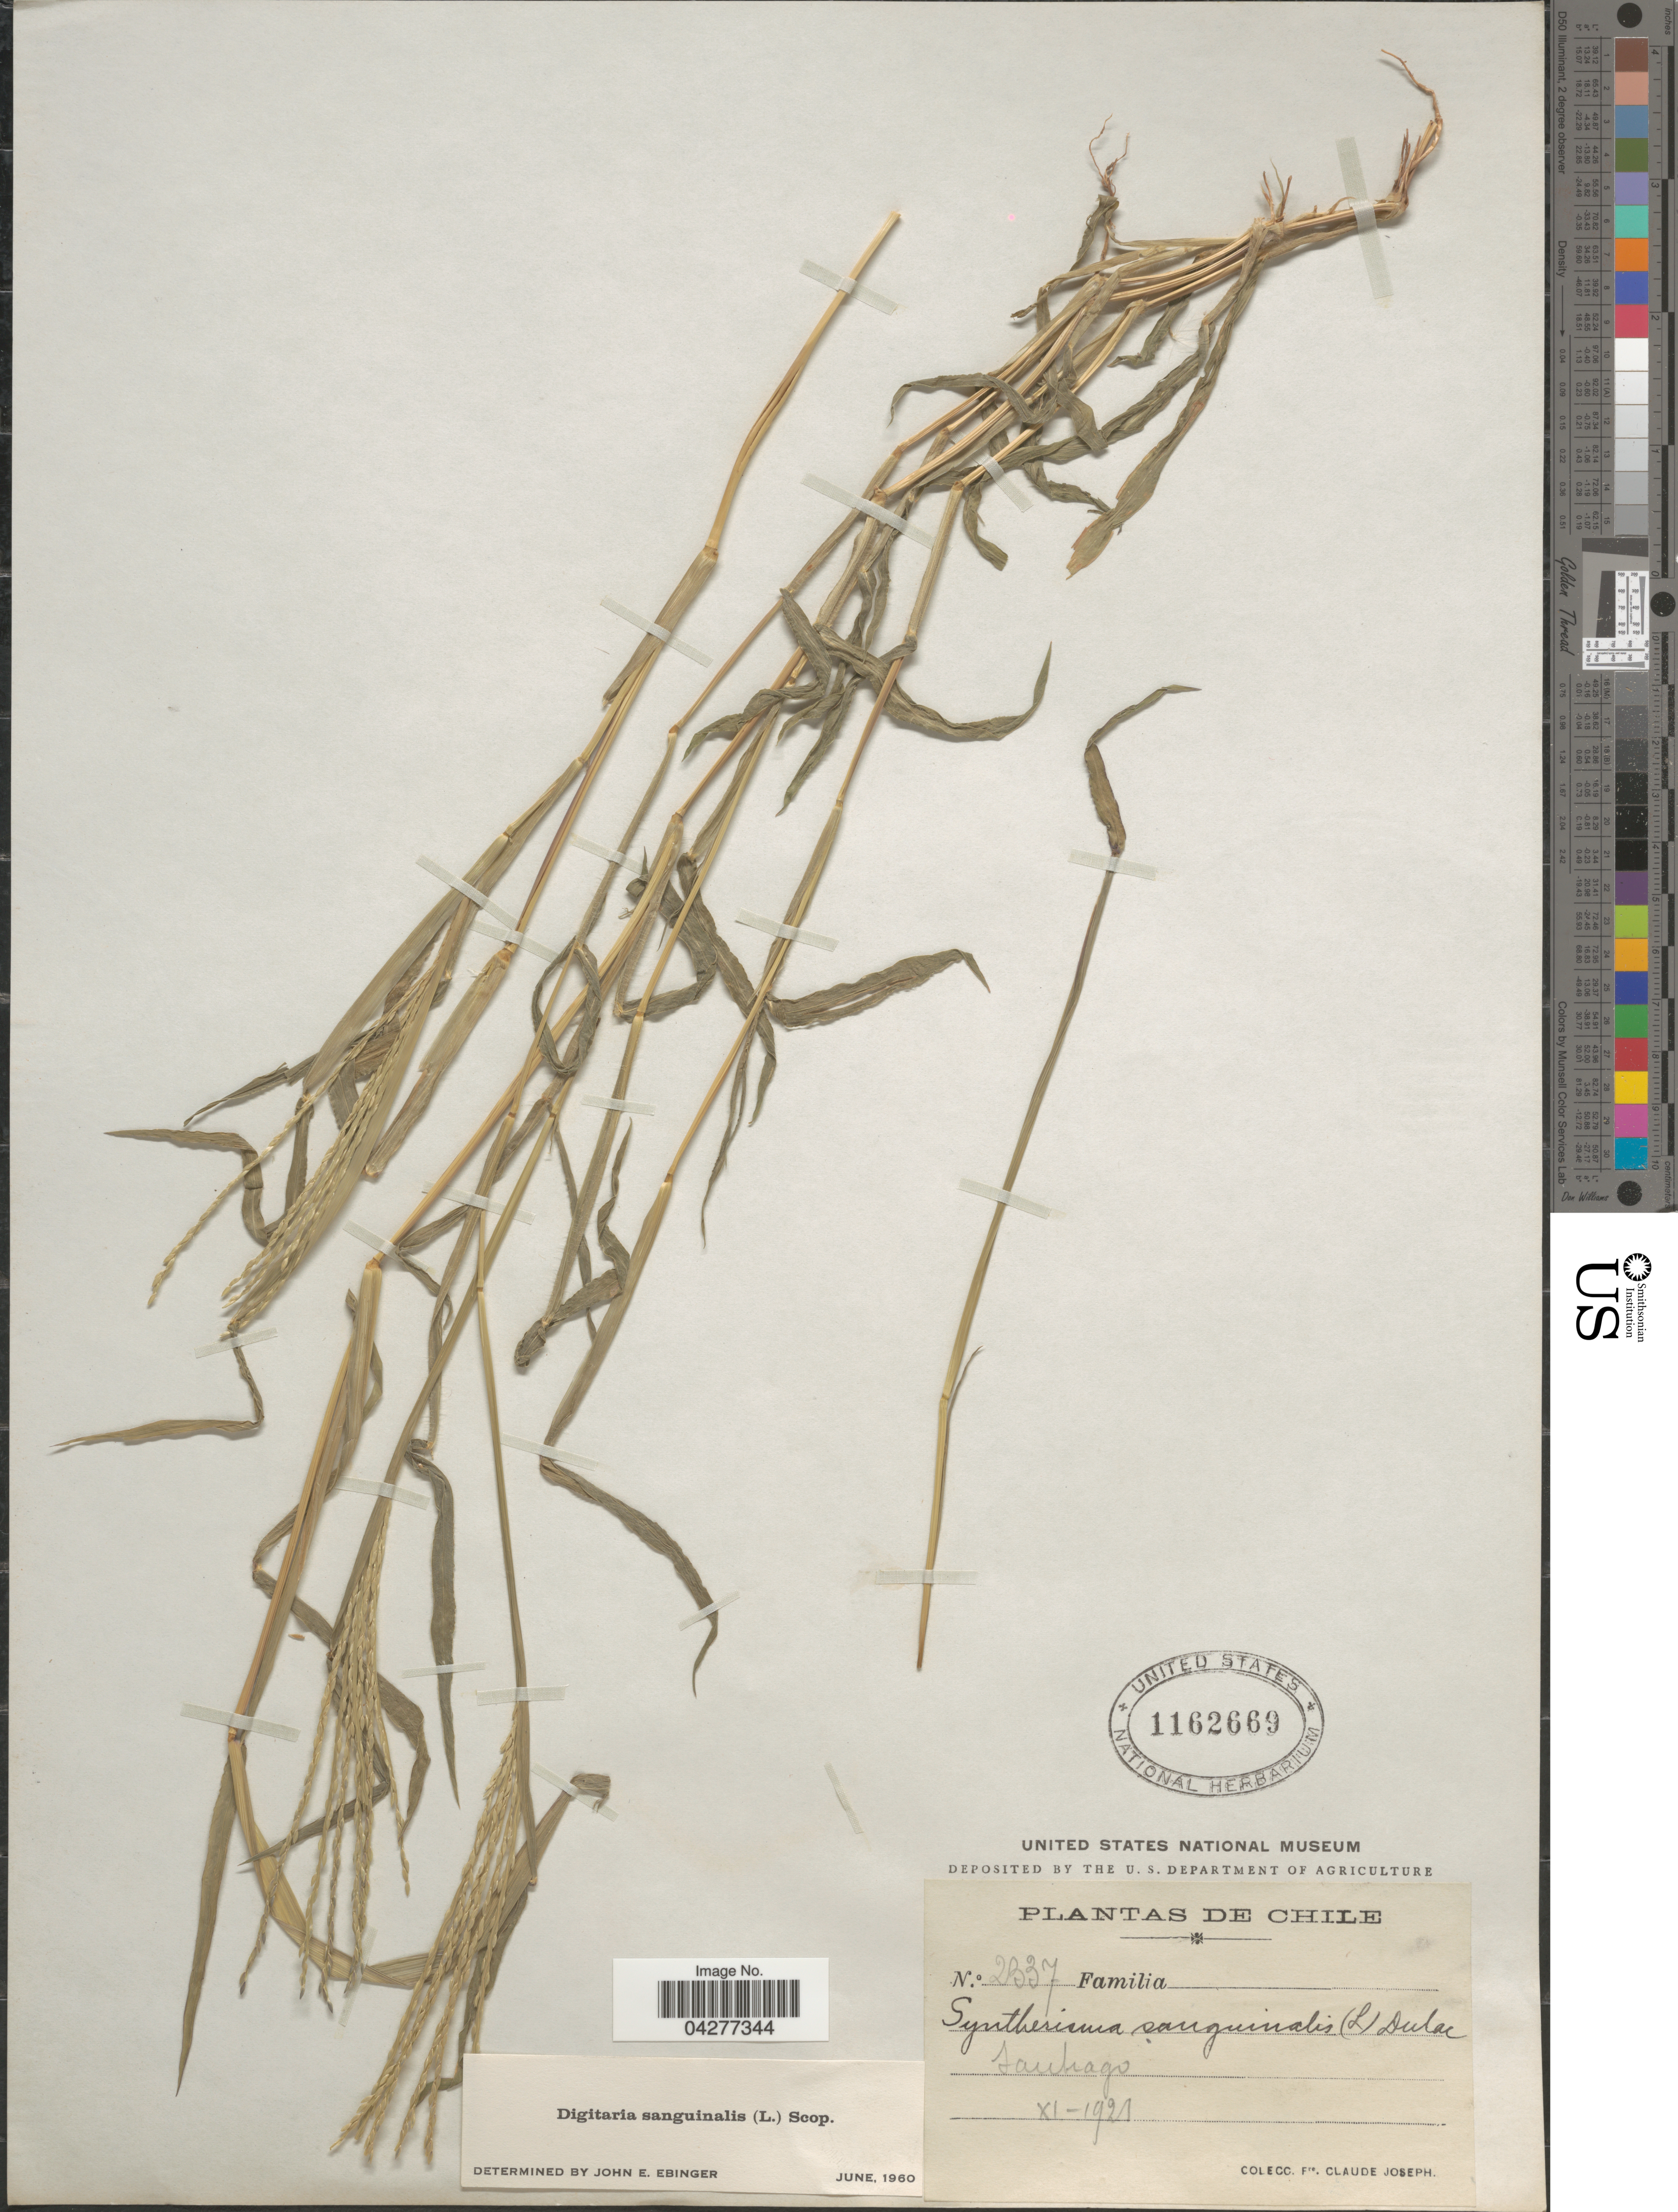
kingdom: Plantae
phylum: Tracheophyta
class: Liliopsida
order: Poales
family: Poaceae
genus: Digitaria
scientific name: Digitaria sanguinalis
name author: (L.) Scop.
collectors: Frere Claude Joseph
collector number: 2337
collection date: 1921-11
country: Chile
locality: Santiago.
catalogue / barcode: US 1162669